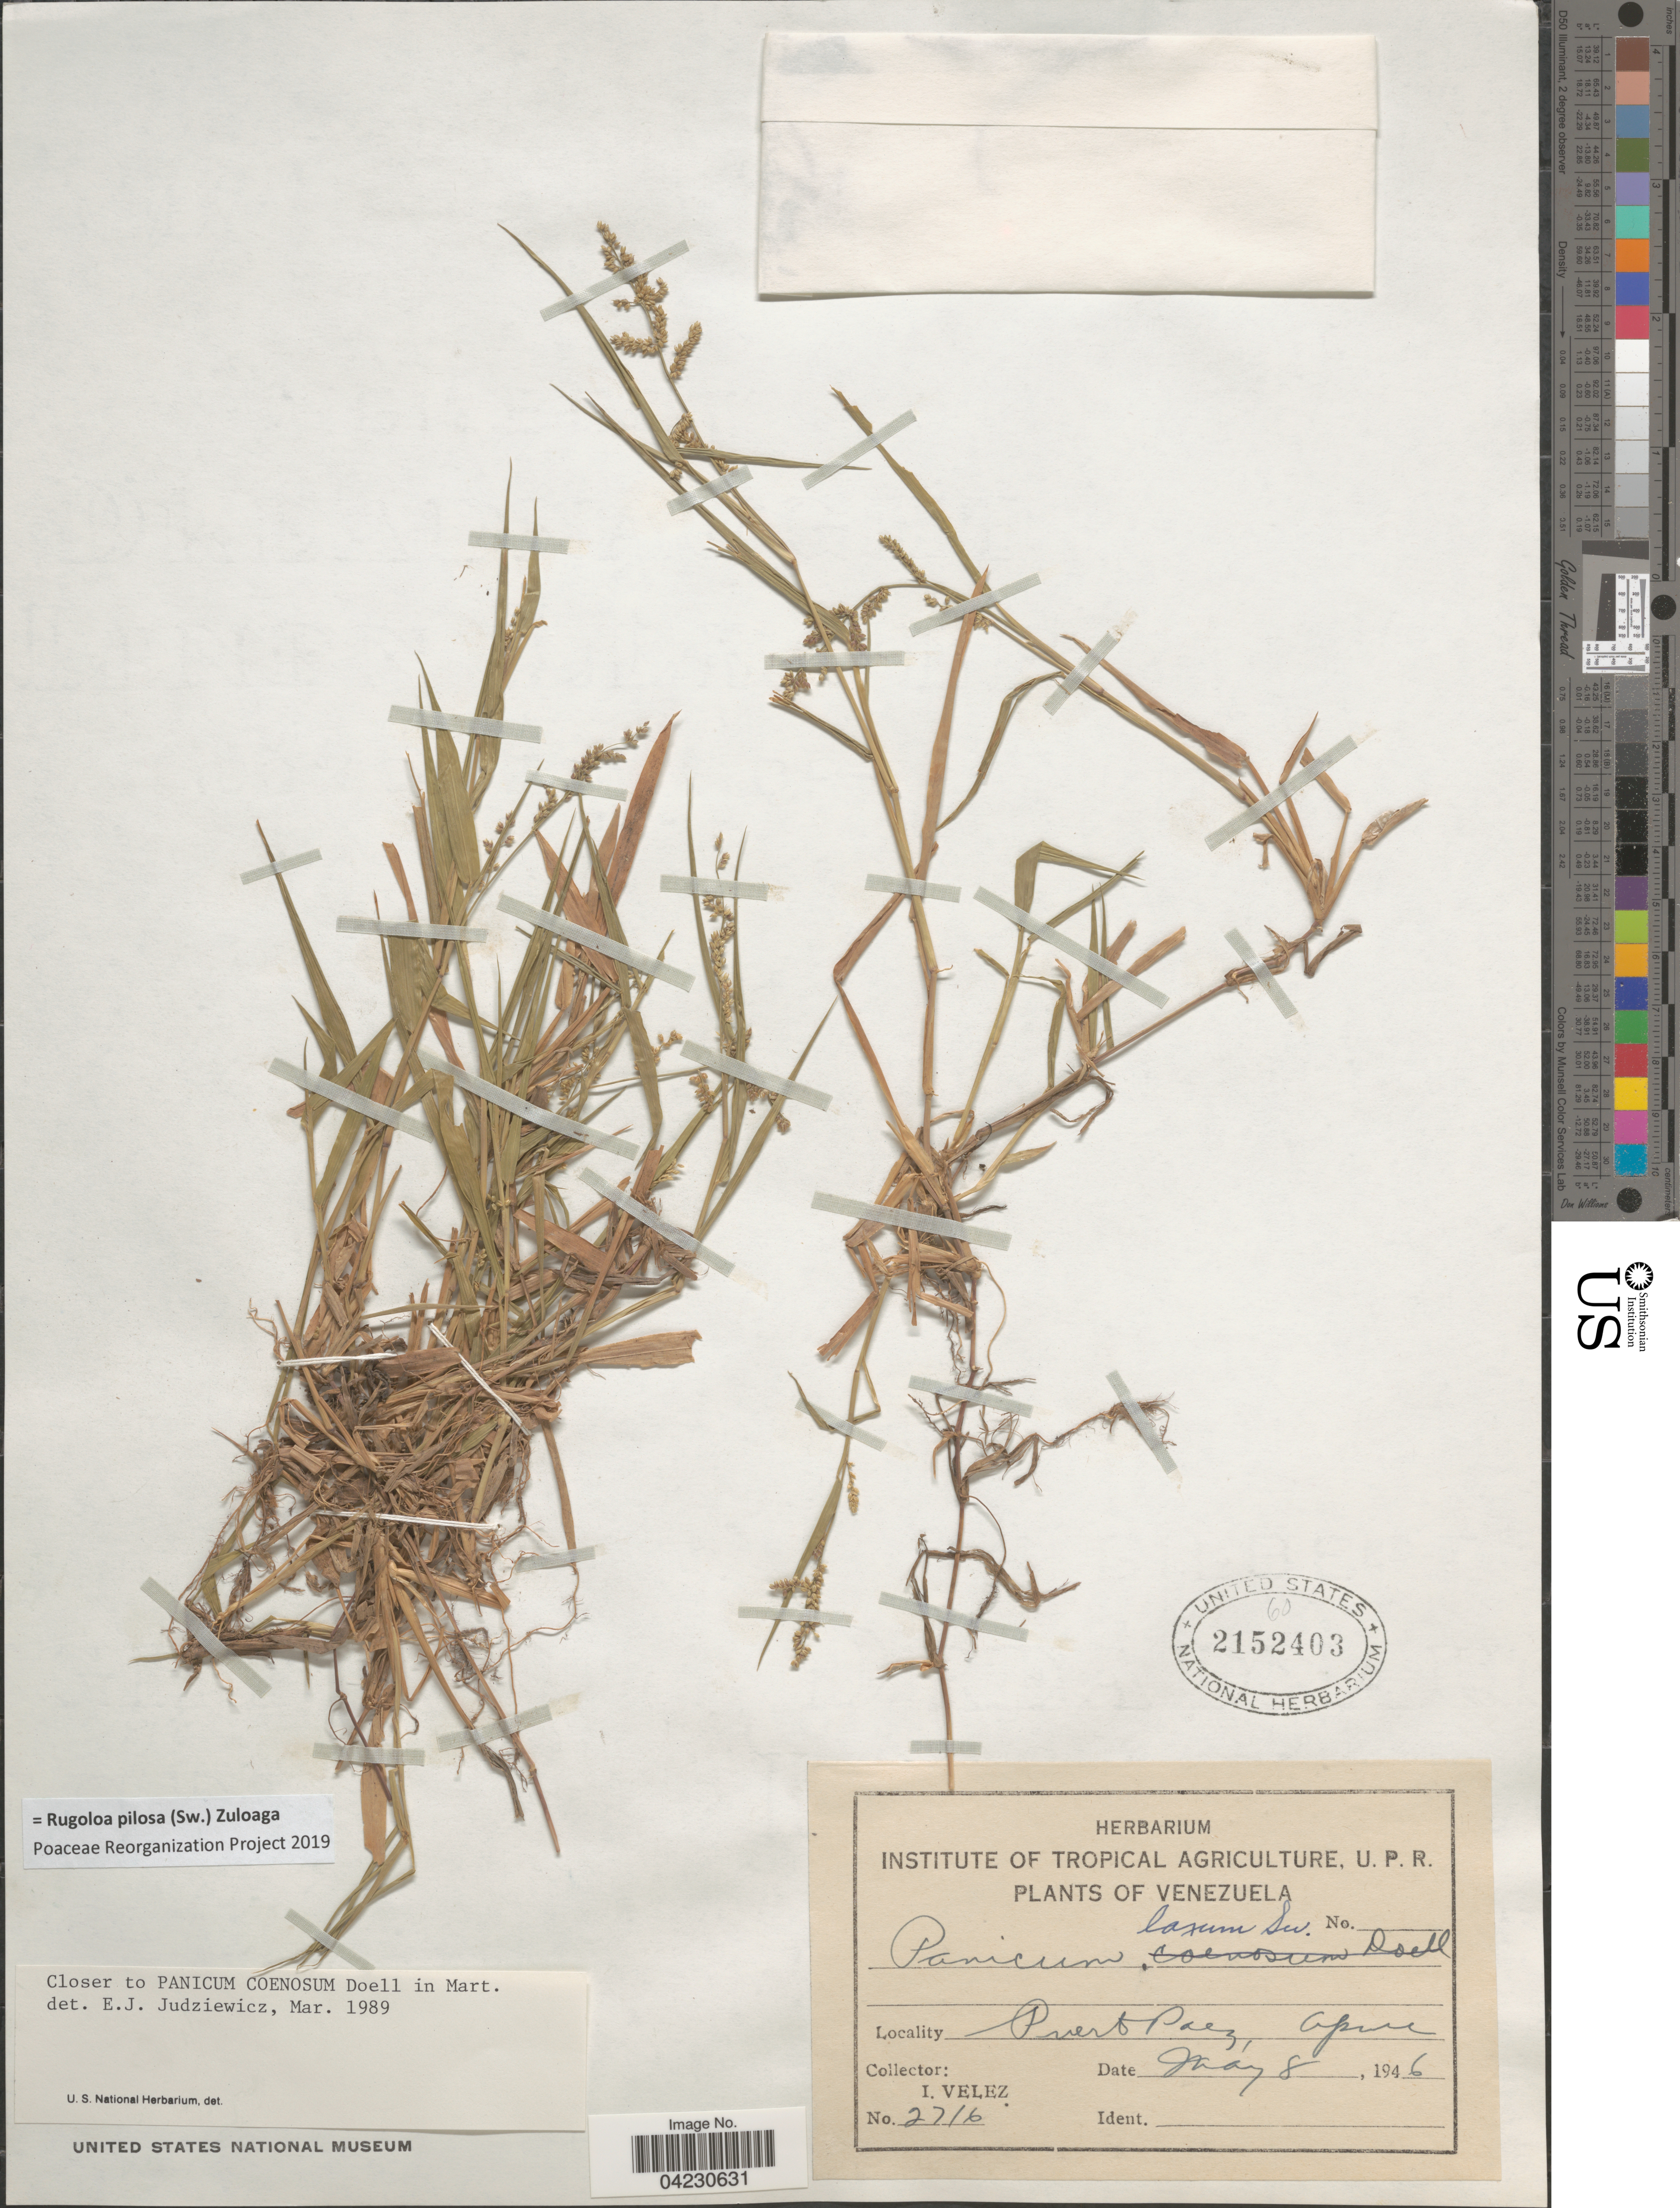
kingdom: Plantae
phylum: Tracheophyta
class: Liliopsida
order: Poales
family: Poaceae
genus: Rugoloa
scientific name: Rugoloa pilosa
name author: (Sw.) Zuloaga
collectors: I. Velez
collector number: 2716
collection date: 1946-05-08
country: Venezuela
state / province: Apure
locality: Puerto Paez.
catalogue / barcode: US 2152403